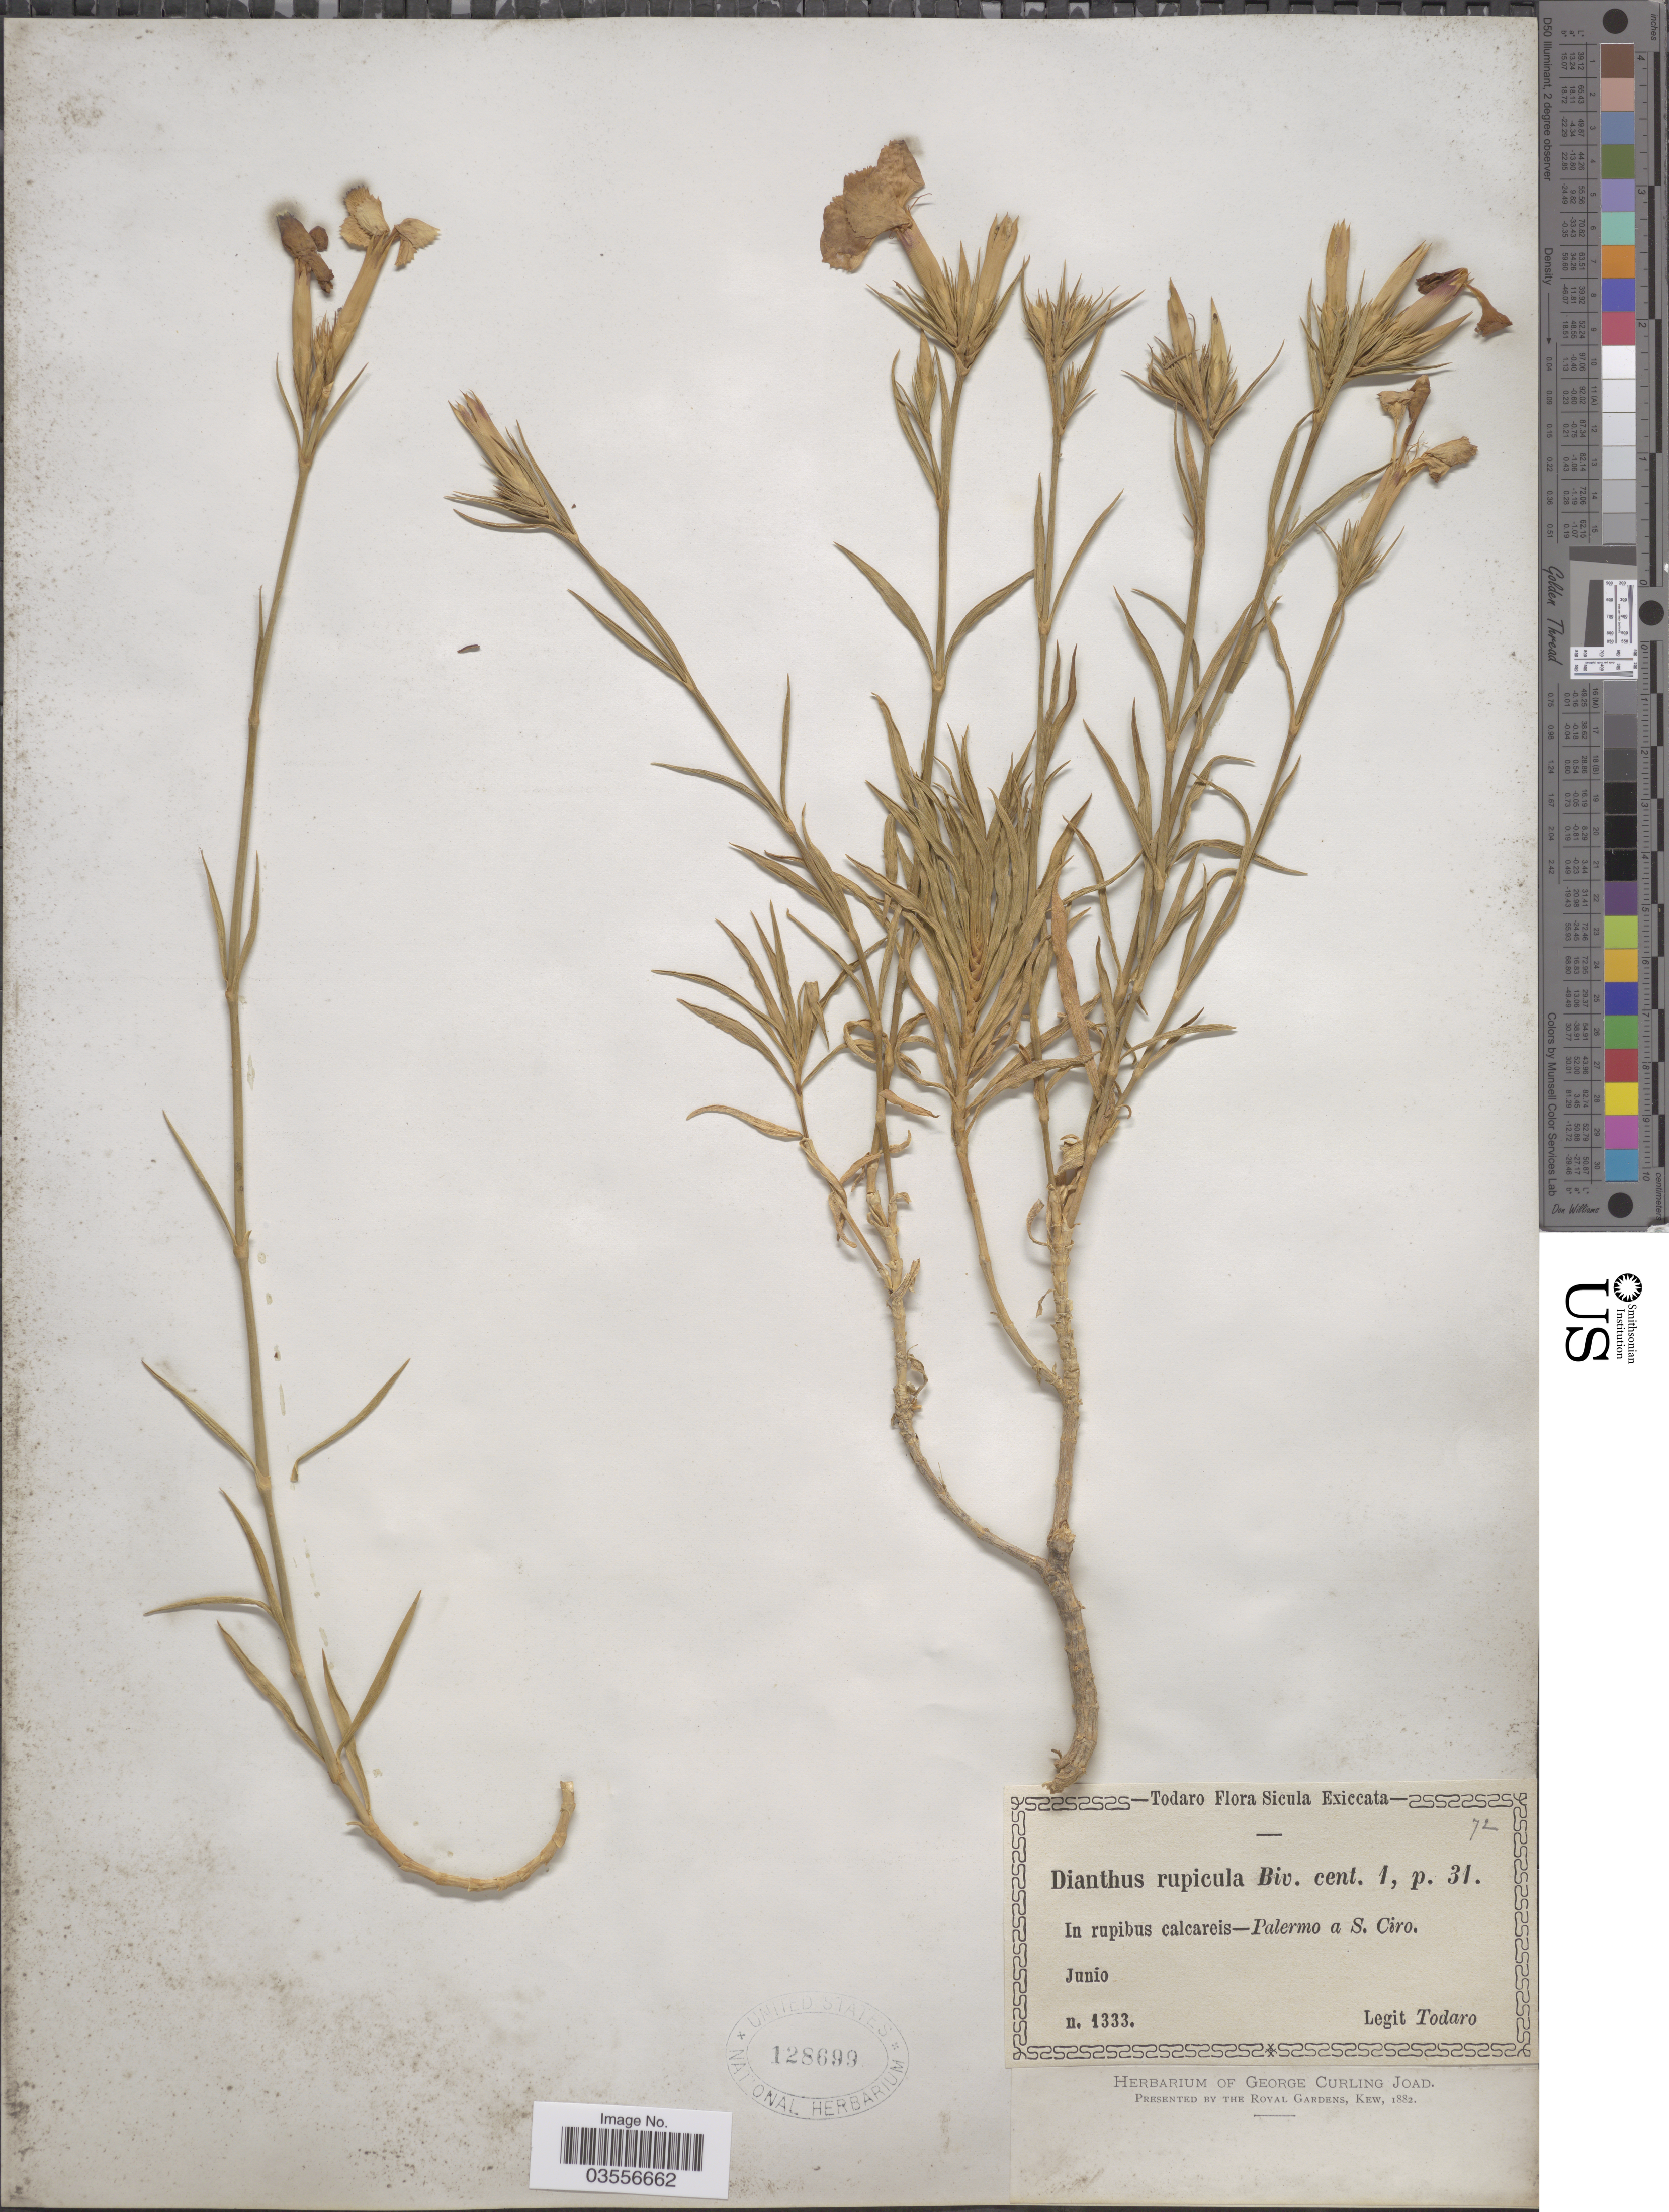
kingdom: Plantae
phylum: Tracheophyta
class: Magnoliopsida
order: Caryophyllales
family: Caryophyllaceae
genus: Dianthus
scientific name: Dianthus rupicola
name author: Biv.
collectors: Todaro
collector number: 1333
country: Italy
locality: In rupibus Calcareis - Palermo a S. Ciro.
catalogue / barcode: US 128699